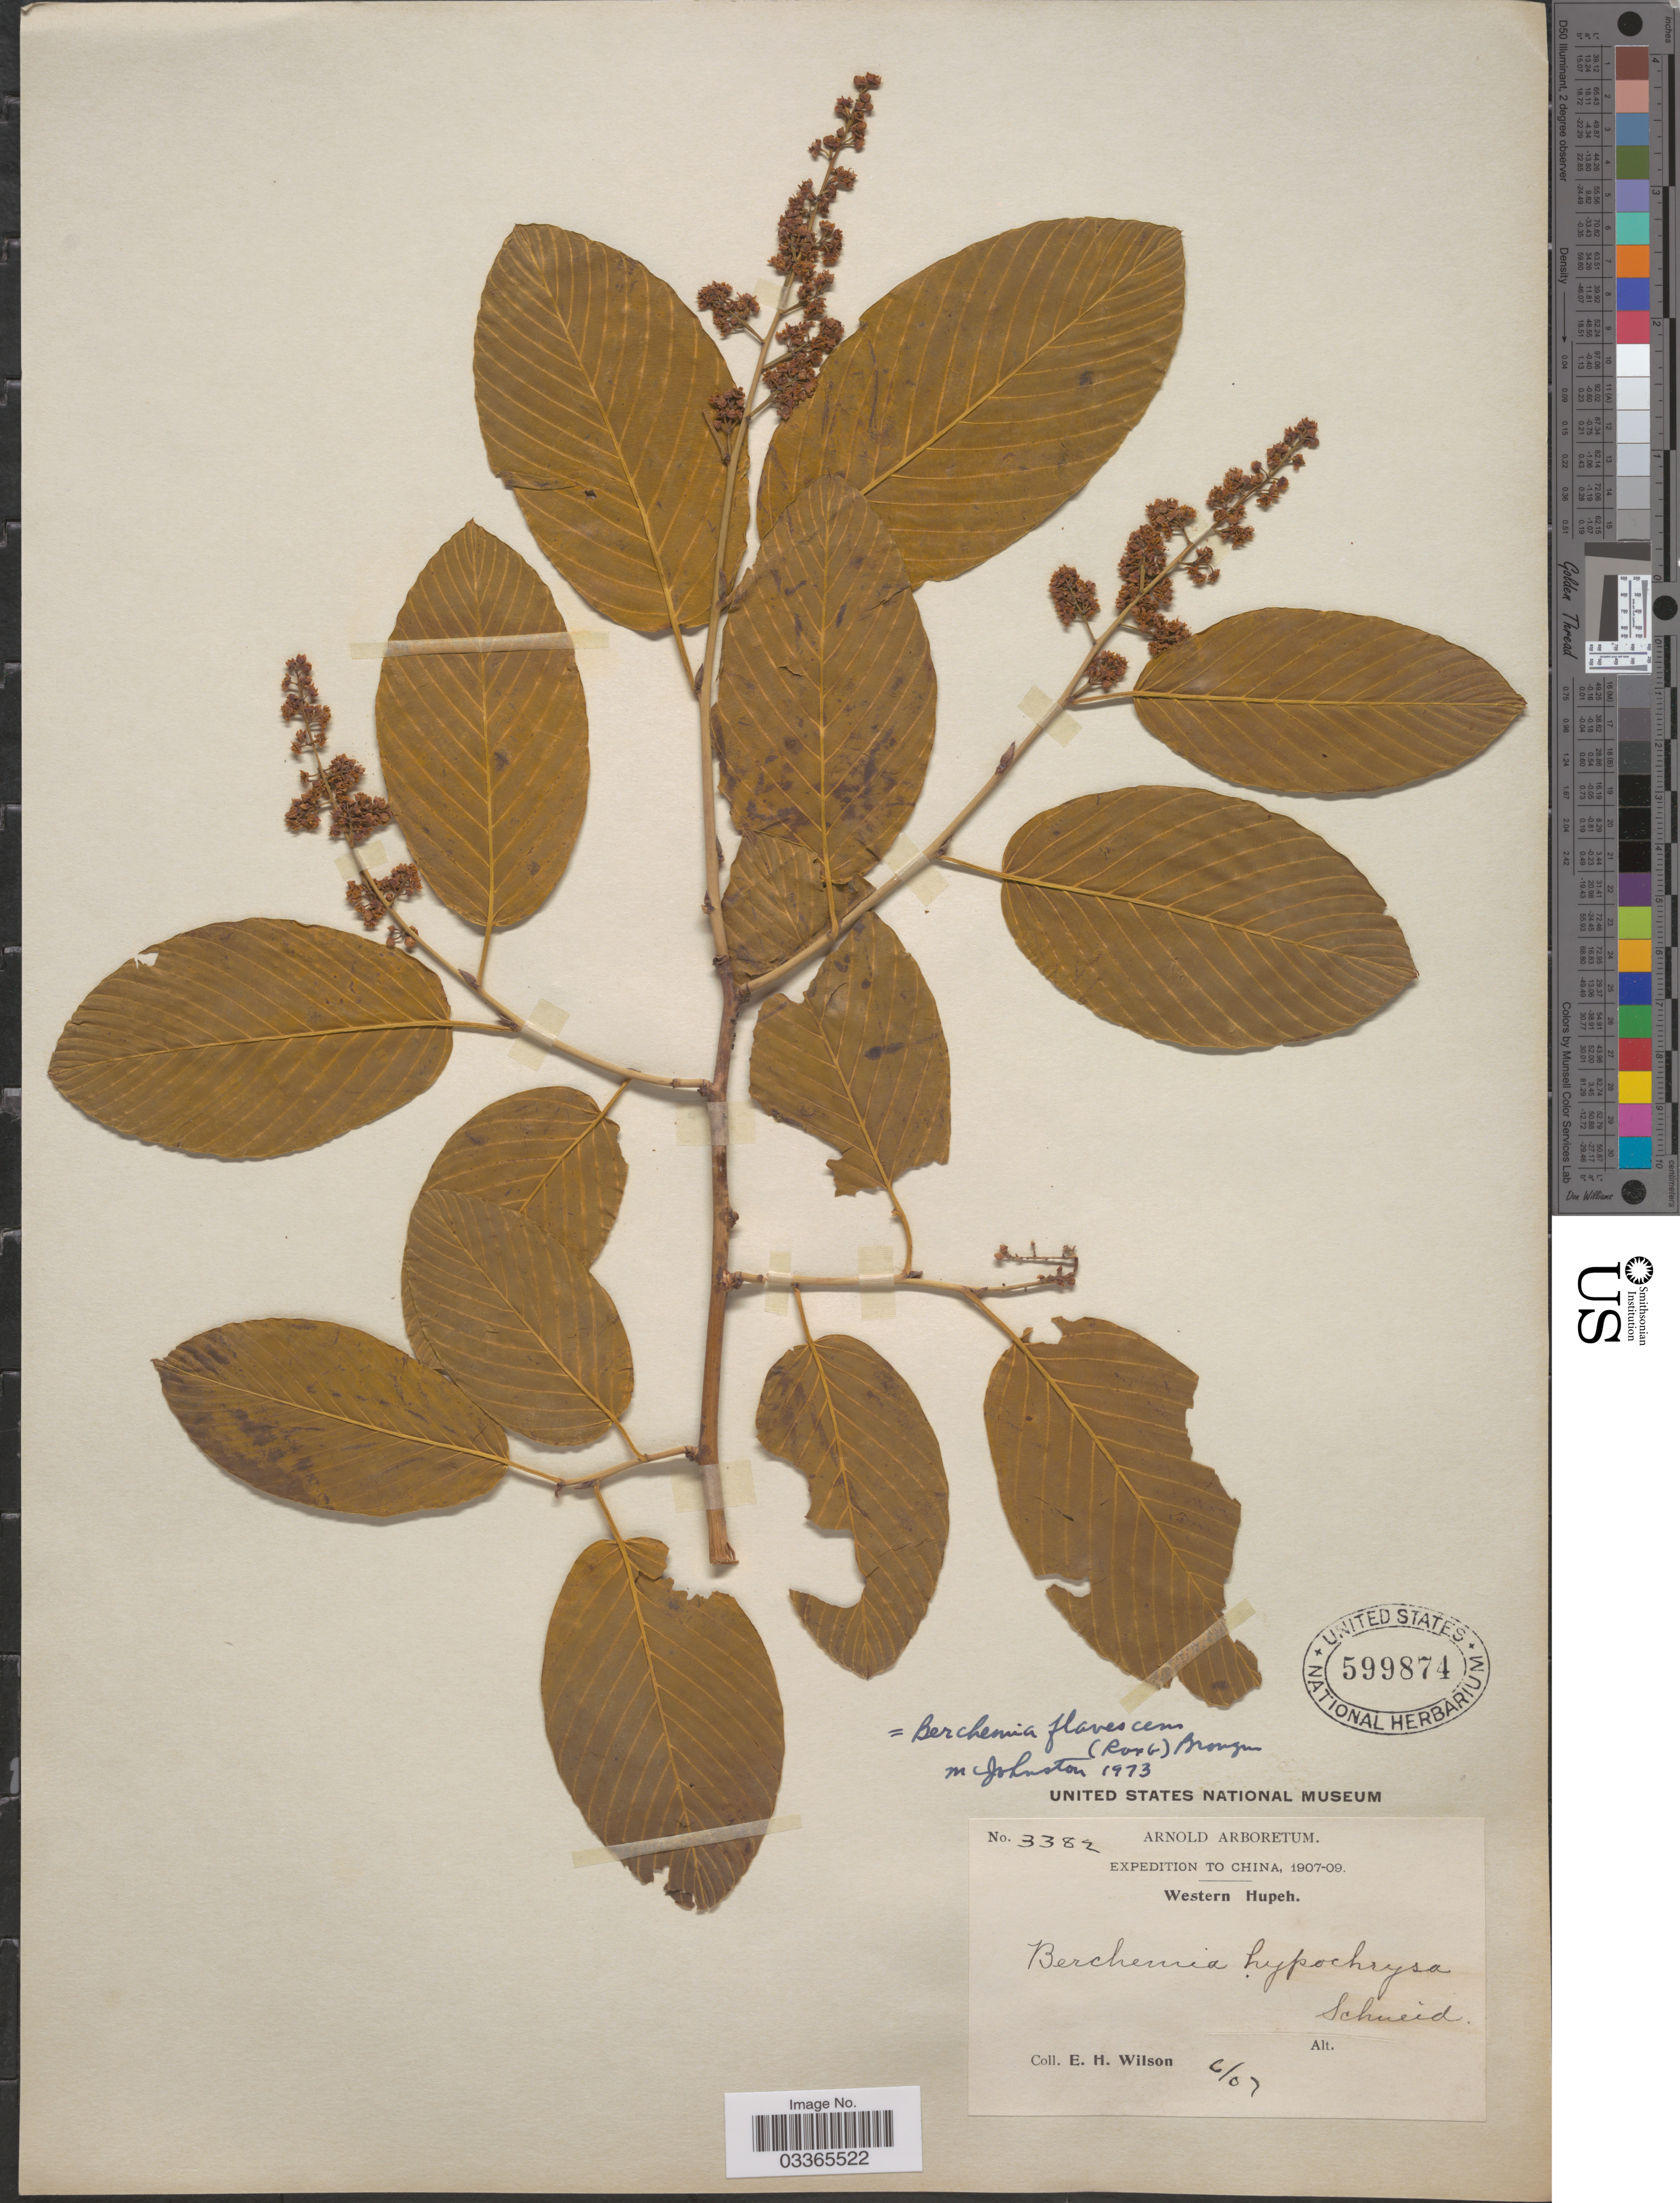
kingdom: Plantae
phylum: Tracheophyta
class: Magnoliopsida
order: Rosales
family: Rhamnaceae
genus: Berchemia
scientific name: Berchemia flavescens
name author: (Wall.) Brongn.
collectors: E. Wilson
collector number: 3382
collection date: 1907-06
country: China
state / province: Hubei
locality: Western Hupeh.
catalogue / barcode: US 599874